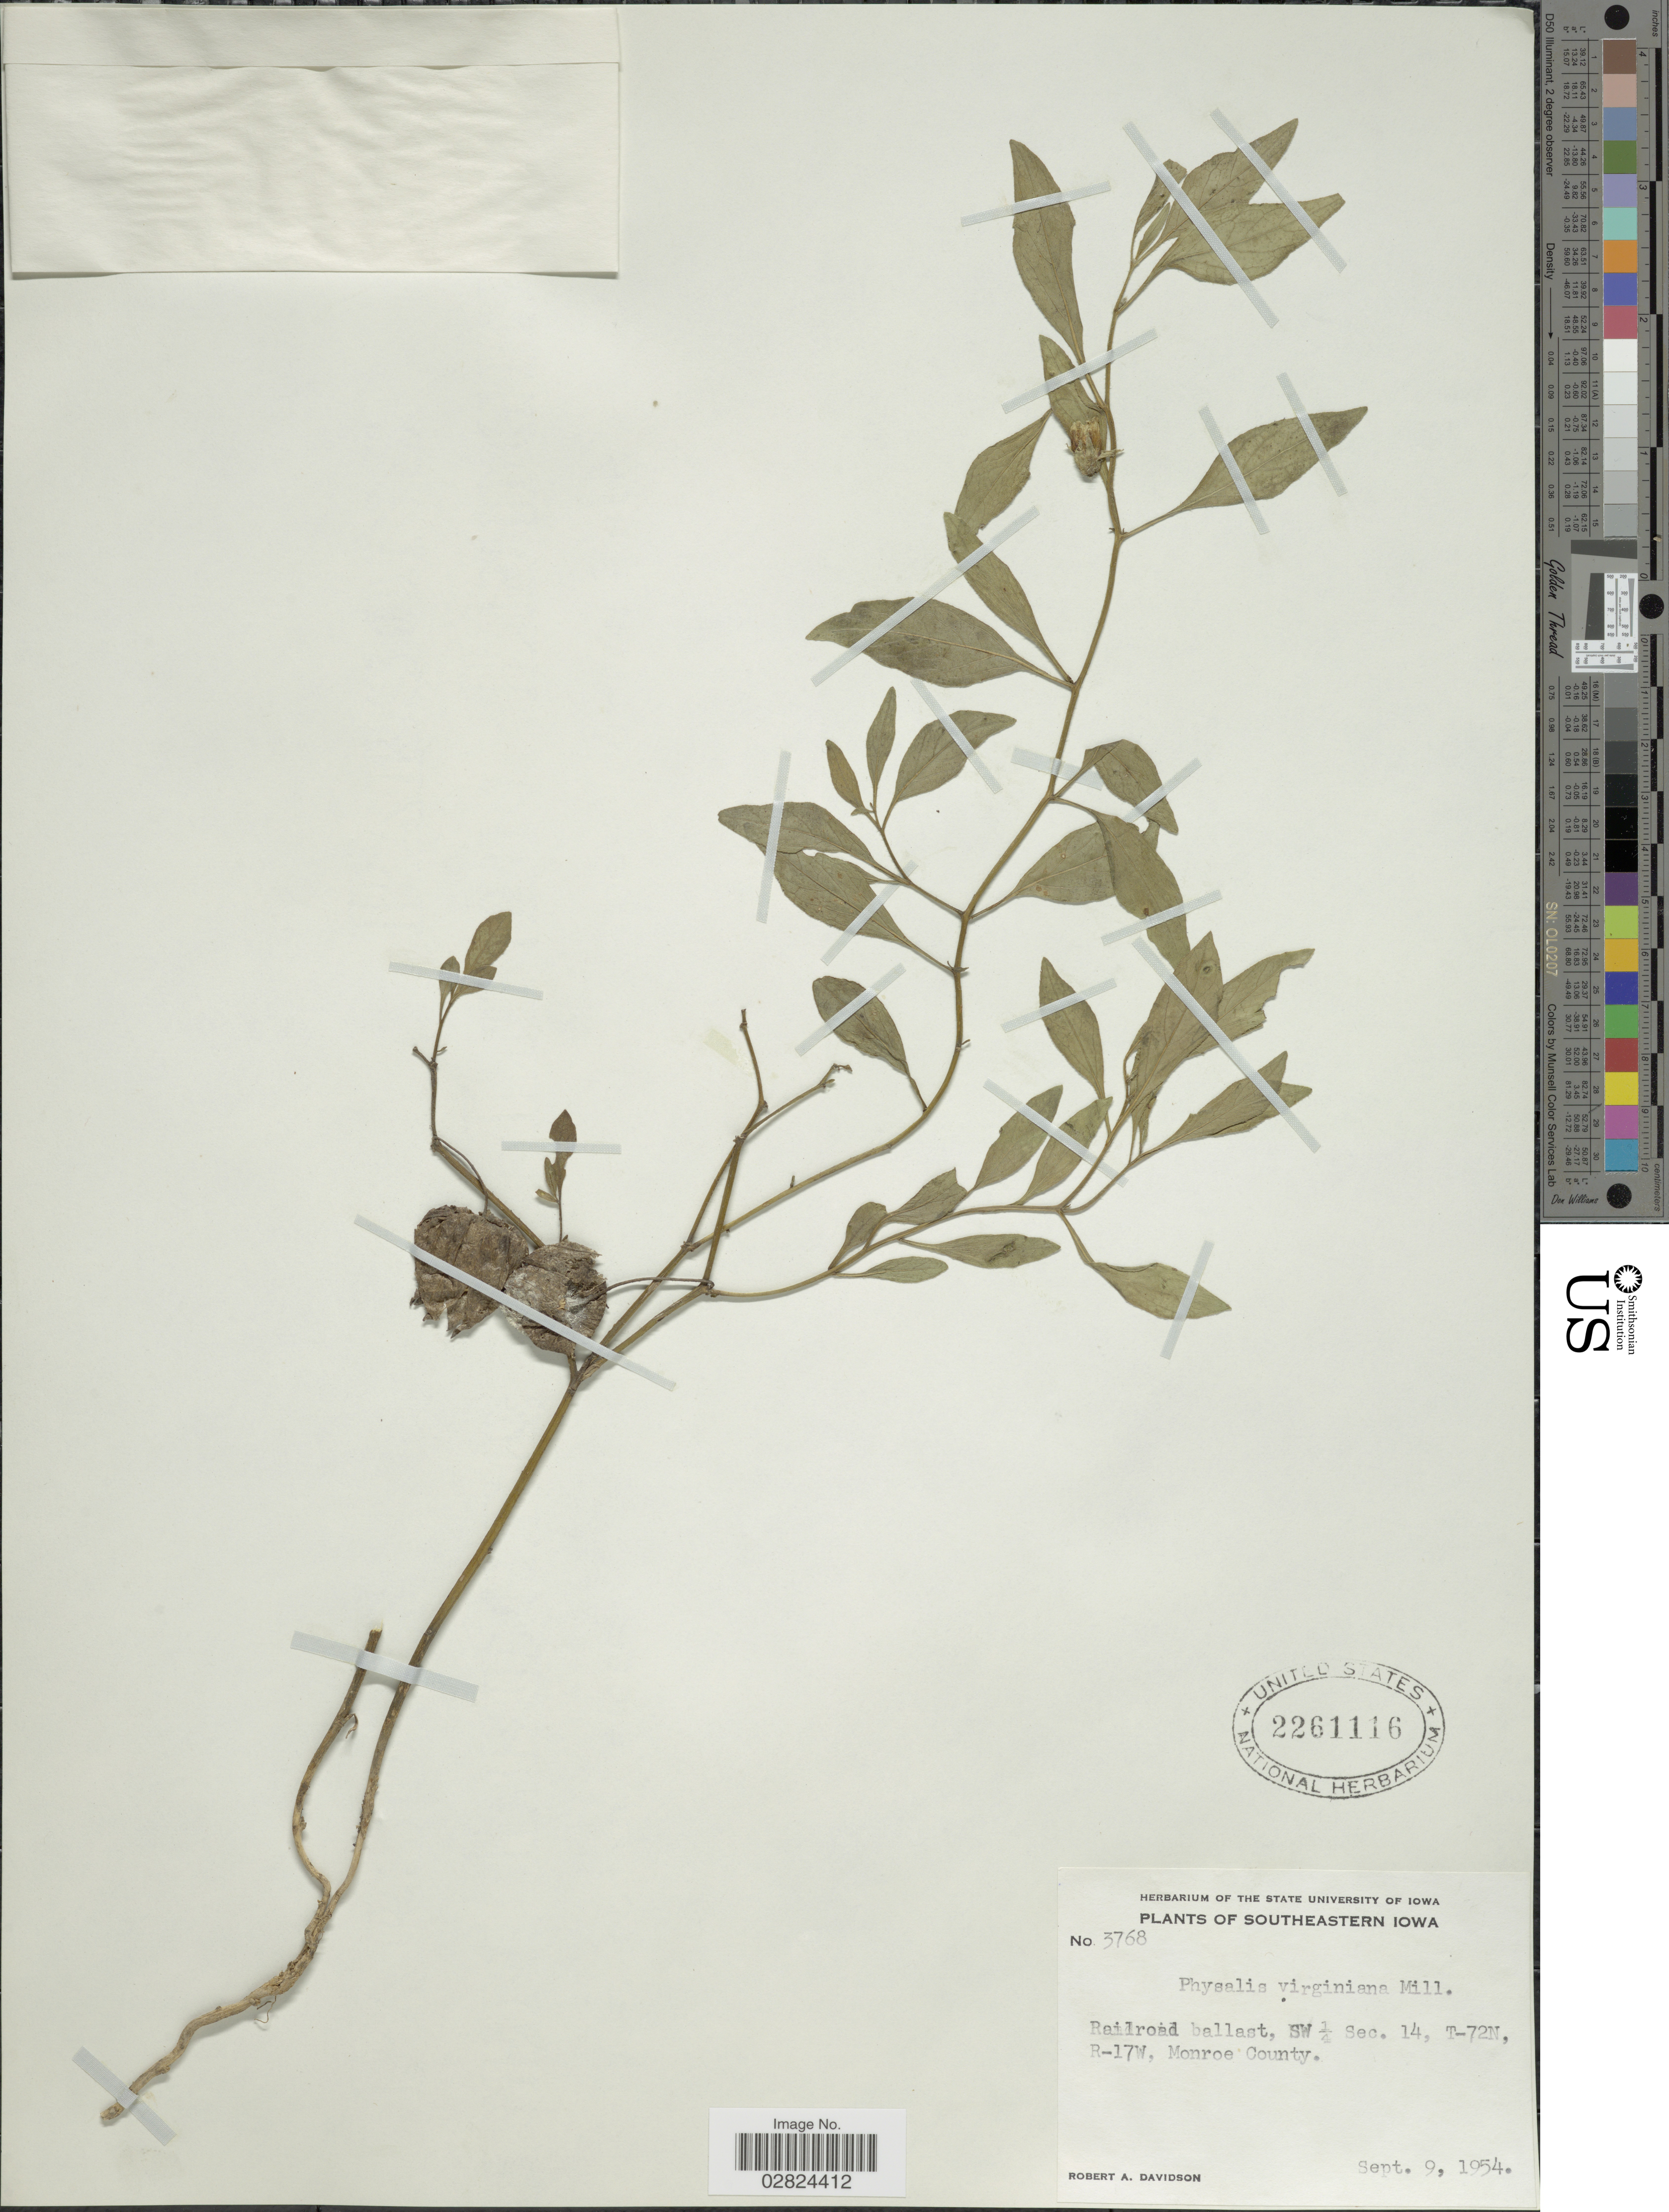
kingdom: Plantae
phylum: Tracheophyta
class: Magnoliopsida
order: Solanales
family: Solanaceae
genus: Physalis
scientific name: Physalis virginiana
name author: Mill.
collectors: R. A. Davidson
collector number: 3768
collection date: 1954-09-09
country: United States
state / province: Iowa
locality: Southeastern Iowa, Railroad ballast, SW 1/4 Sec. 14, T-72N, R-17W, Monroe County.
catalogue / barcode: US 2261116